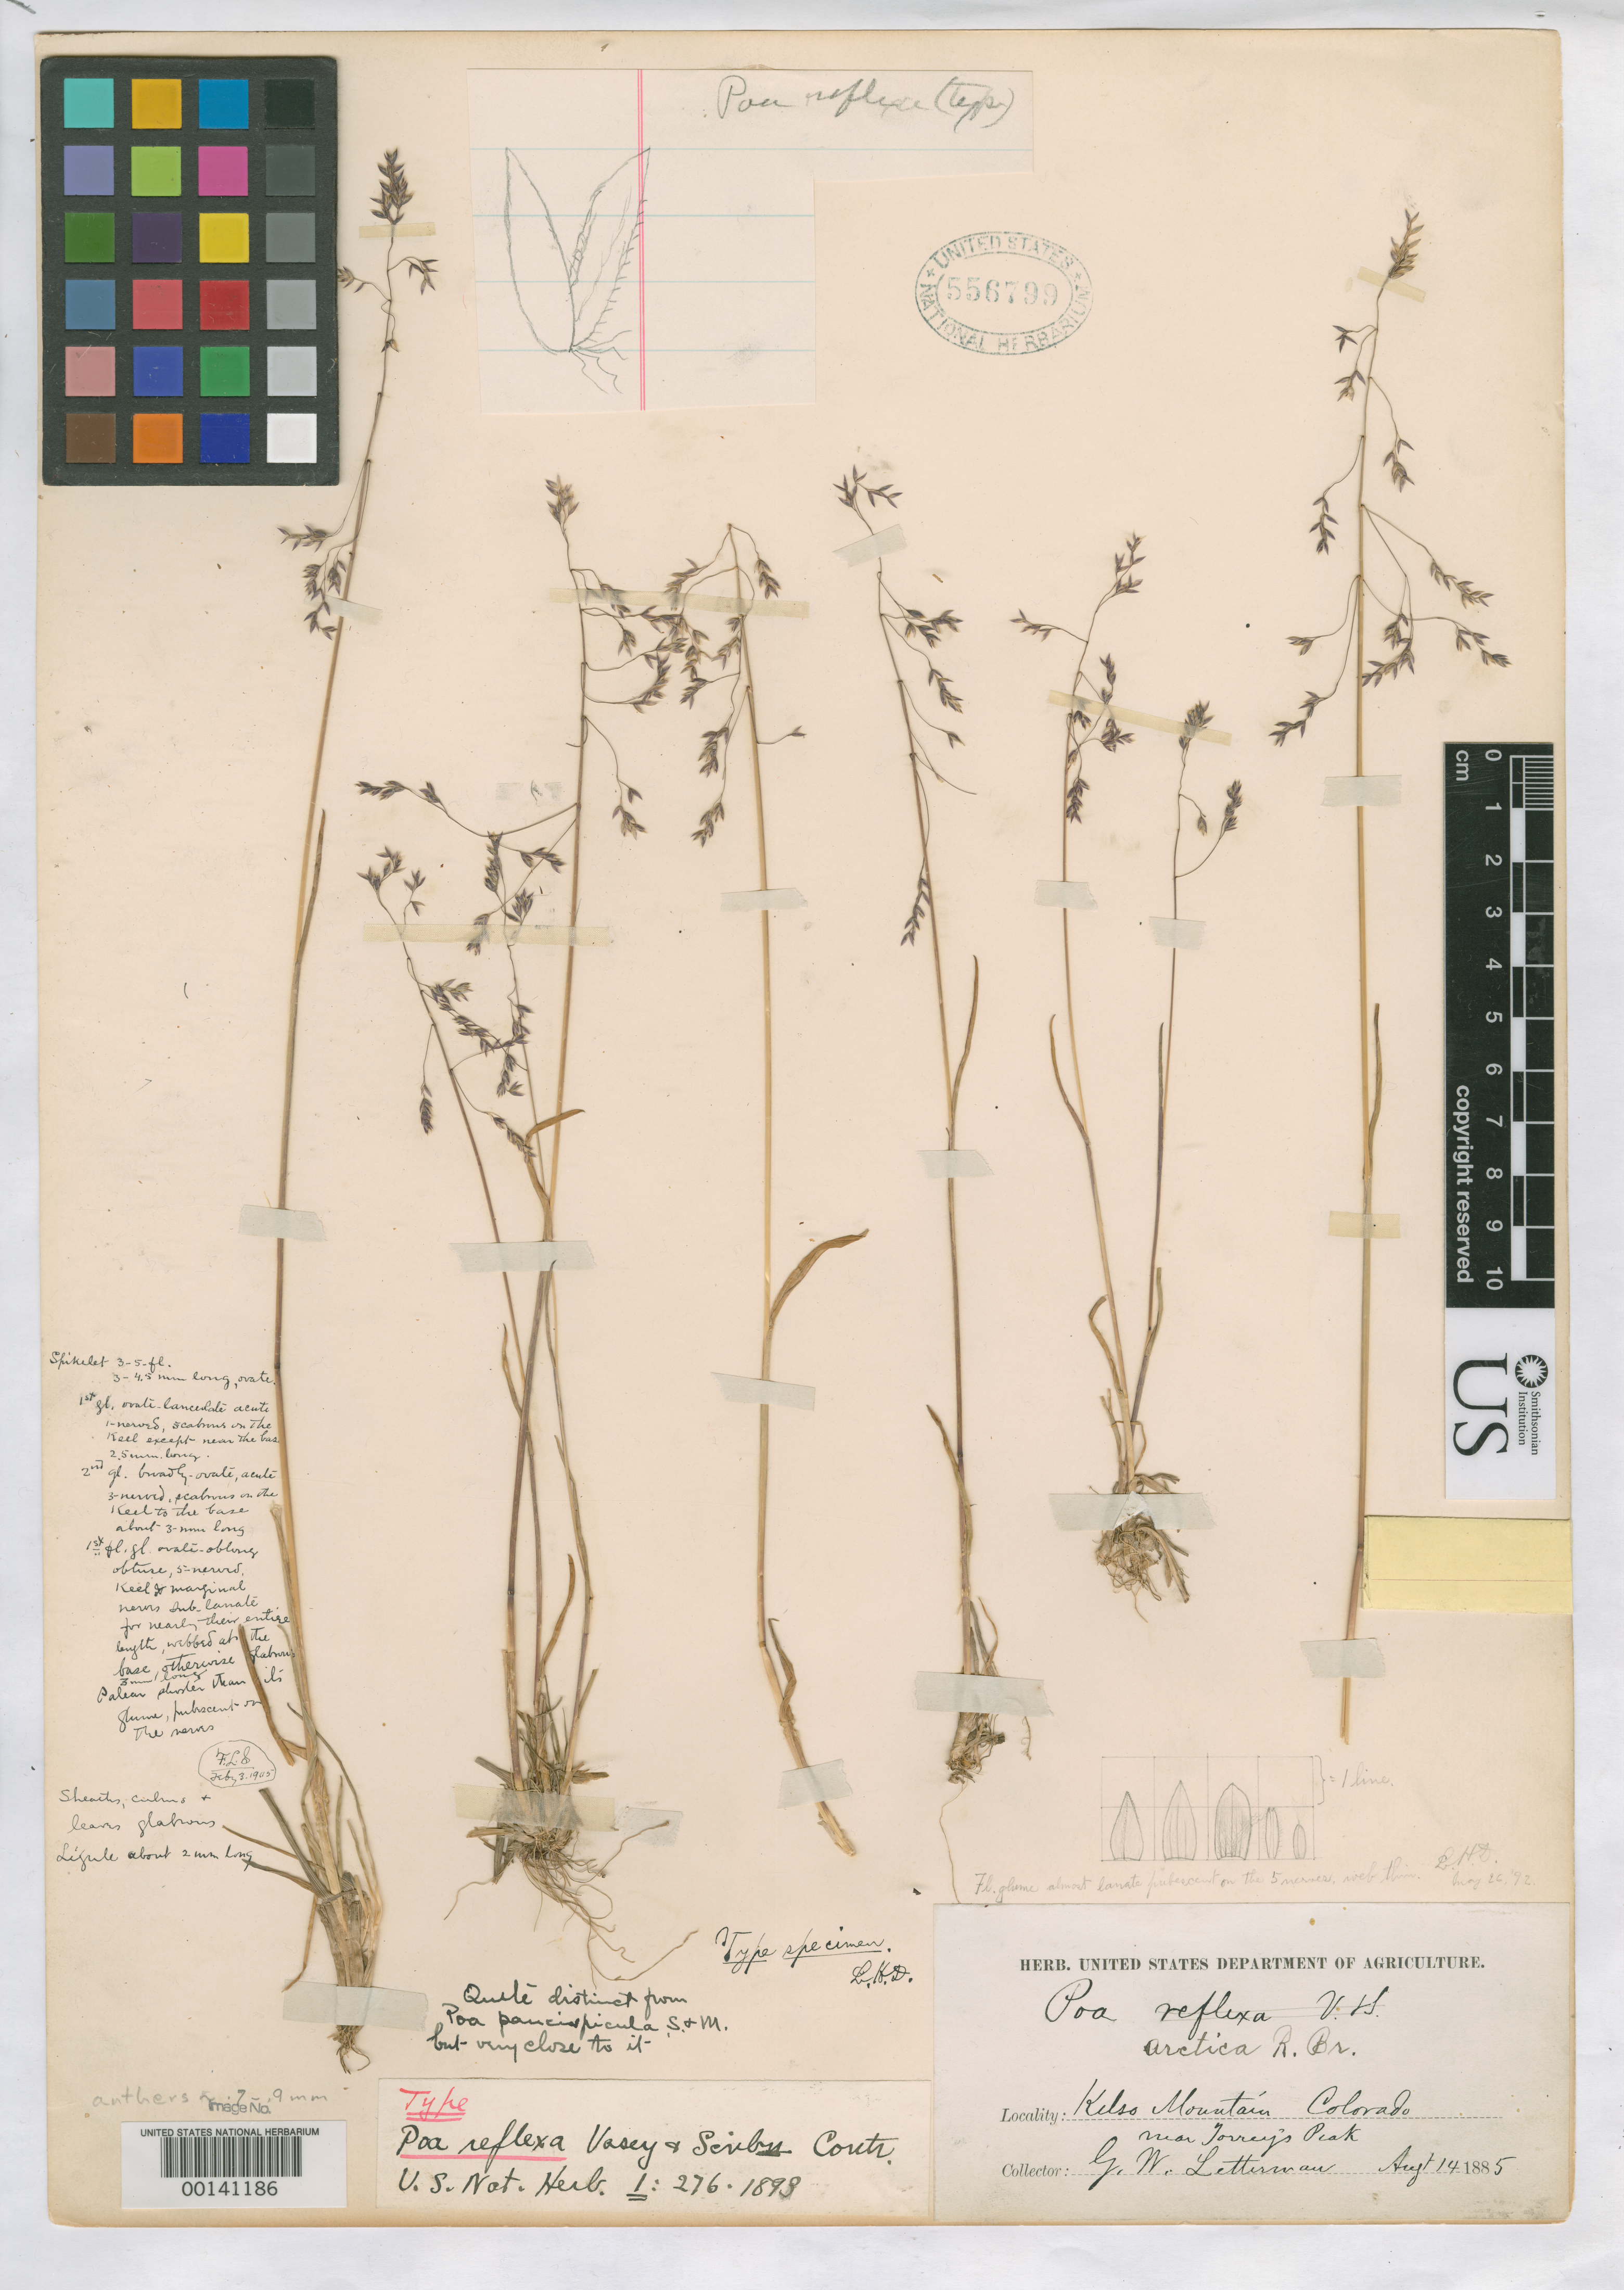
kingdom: Plantae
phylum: Tracheophyta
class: Liliopsida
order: Poales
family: Poaceae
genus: Poa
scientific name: Poa reflexa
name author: Vasey & Scribn.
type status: Holotype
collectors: G. W. Letterman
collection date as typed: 14 Aug 1885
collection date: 1885-08-14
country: United States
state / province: Colorado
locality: Kelso Mt., near Torrey Peak.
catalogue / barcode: US 556799